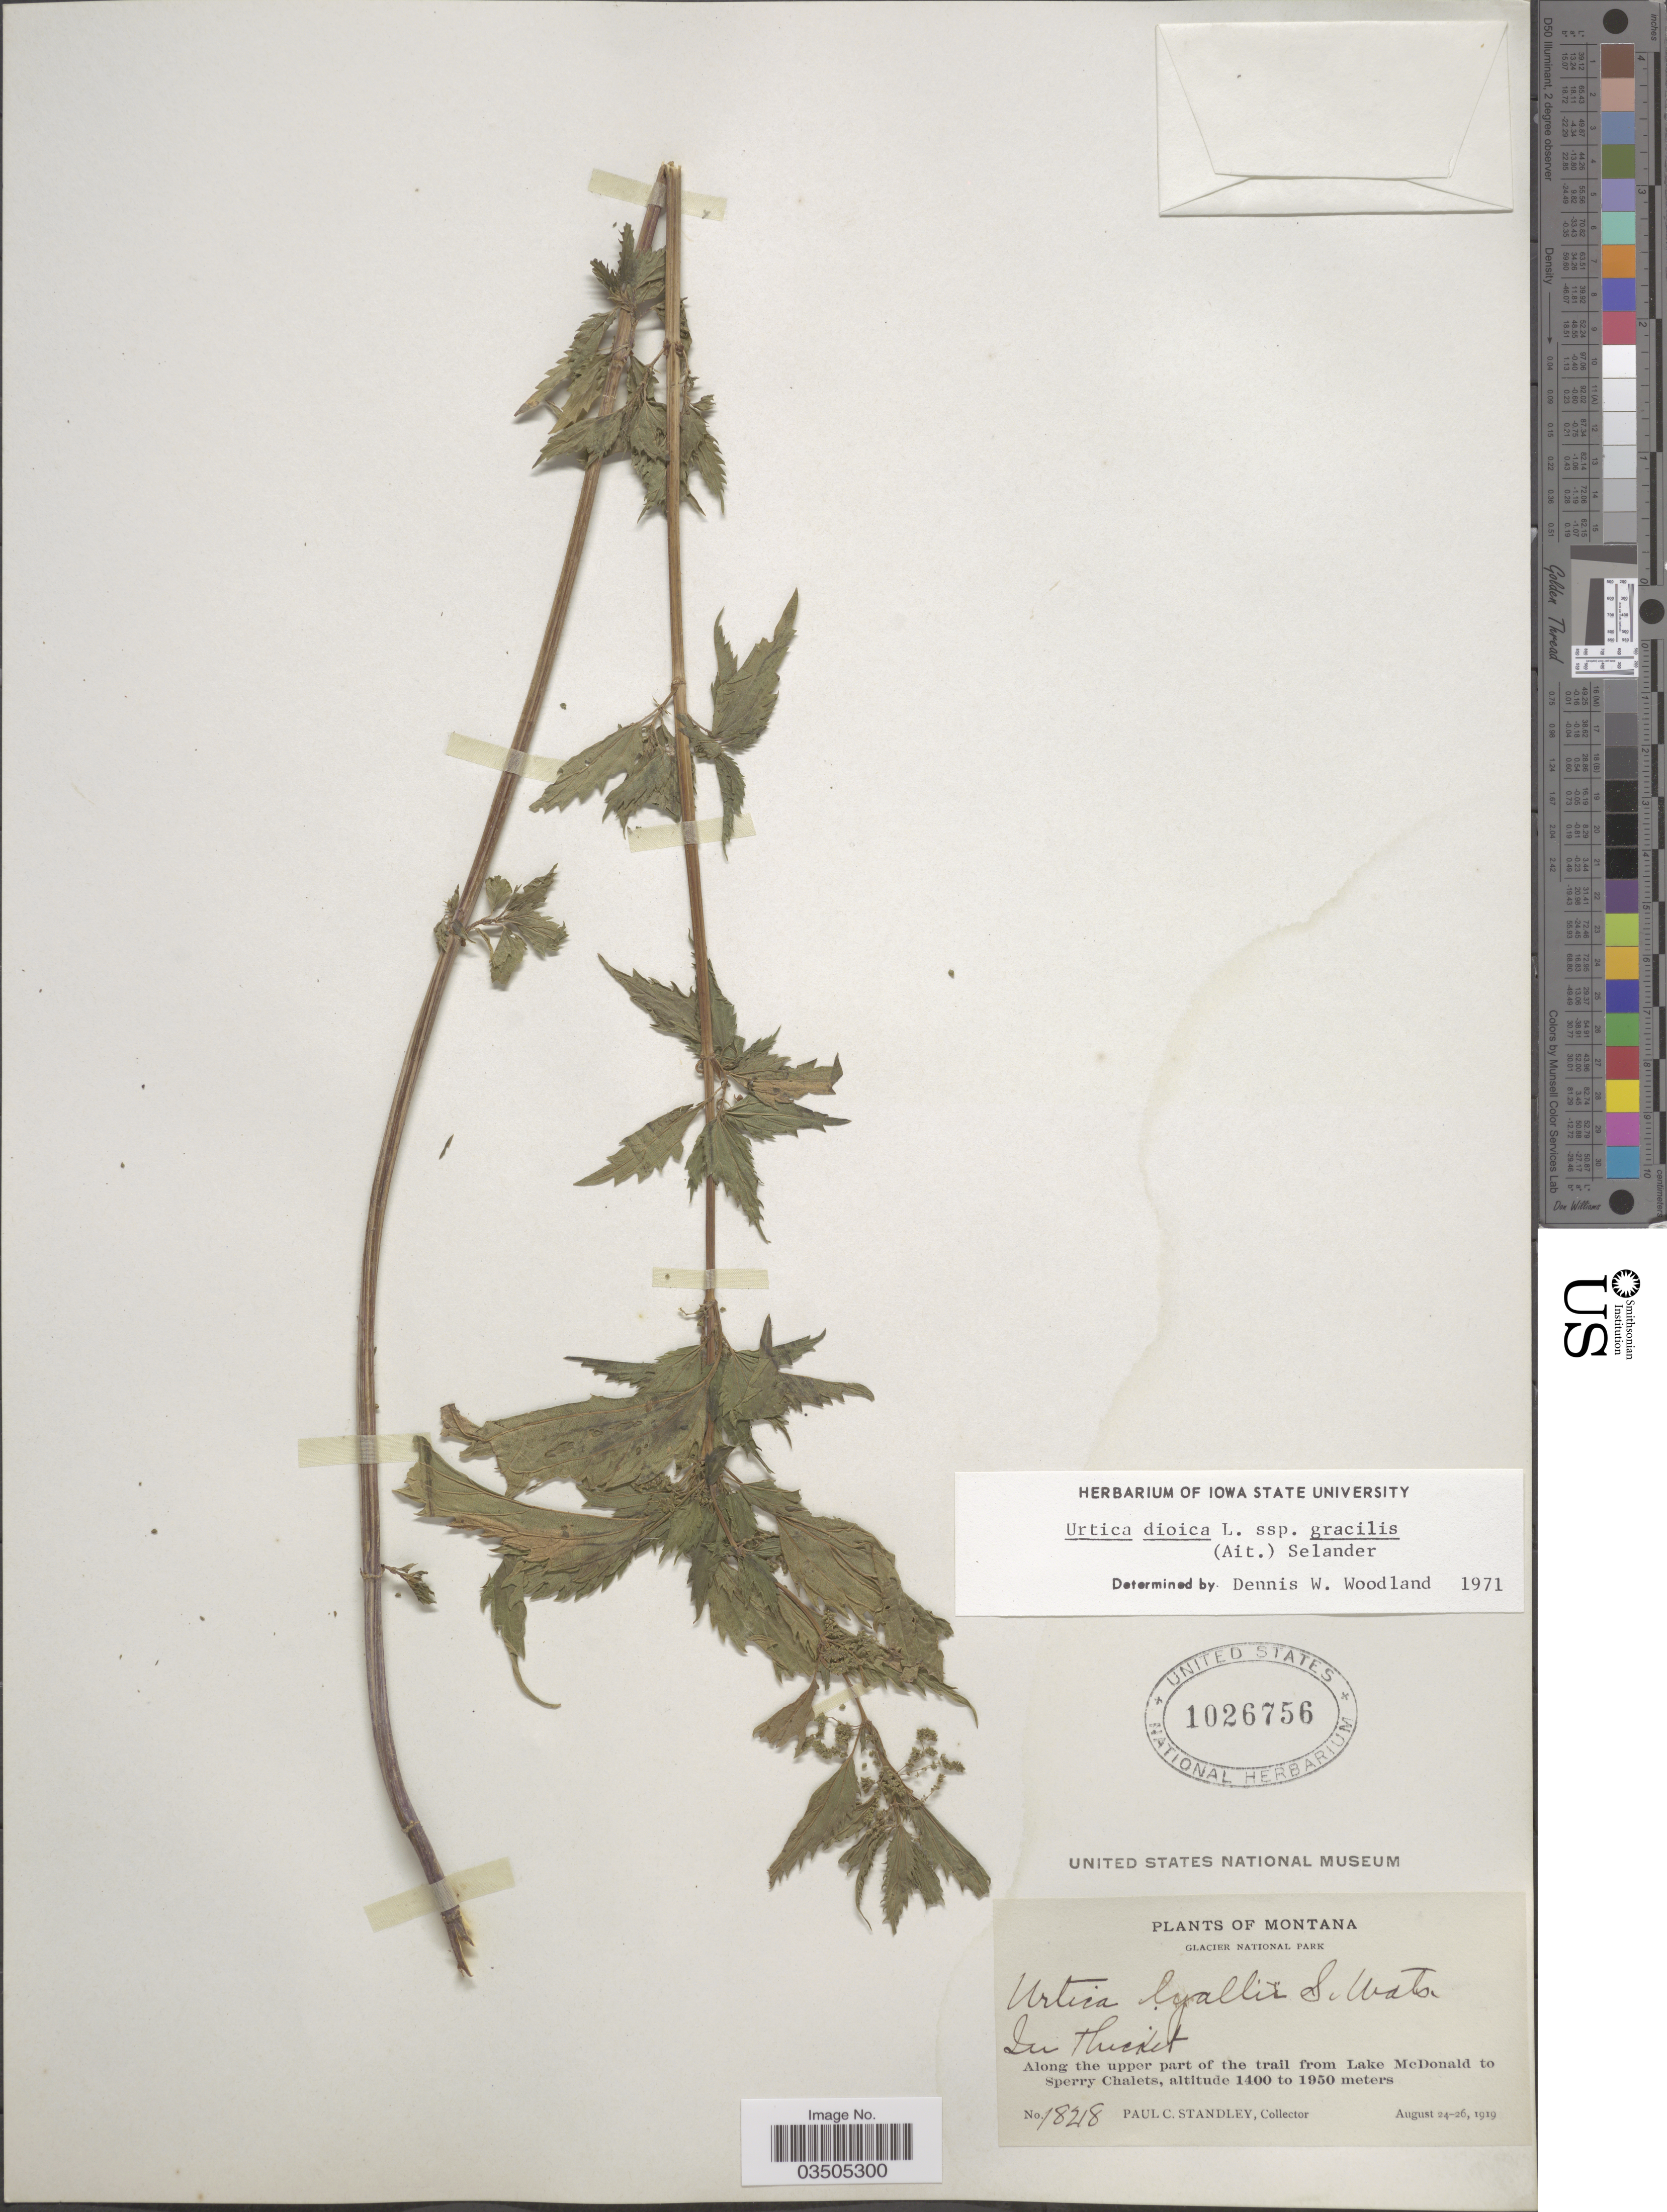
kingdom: Plantae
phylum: Tracheophyta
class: Magnoliopsida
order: Rosales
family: Urticaceae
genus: Urtica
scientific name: Urtica dioica subsp. gracilis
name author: L.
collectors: P. C. Standley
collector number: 18218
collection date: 1919-08-24/1919-08-26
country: United States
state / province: Montana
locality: Glacier National Park. Along the upper part of the trail from Lake McDonald to Sperry Chalets.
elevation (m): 1400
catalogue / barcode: US 1026756